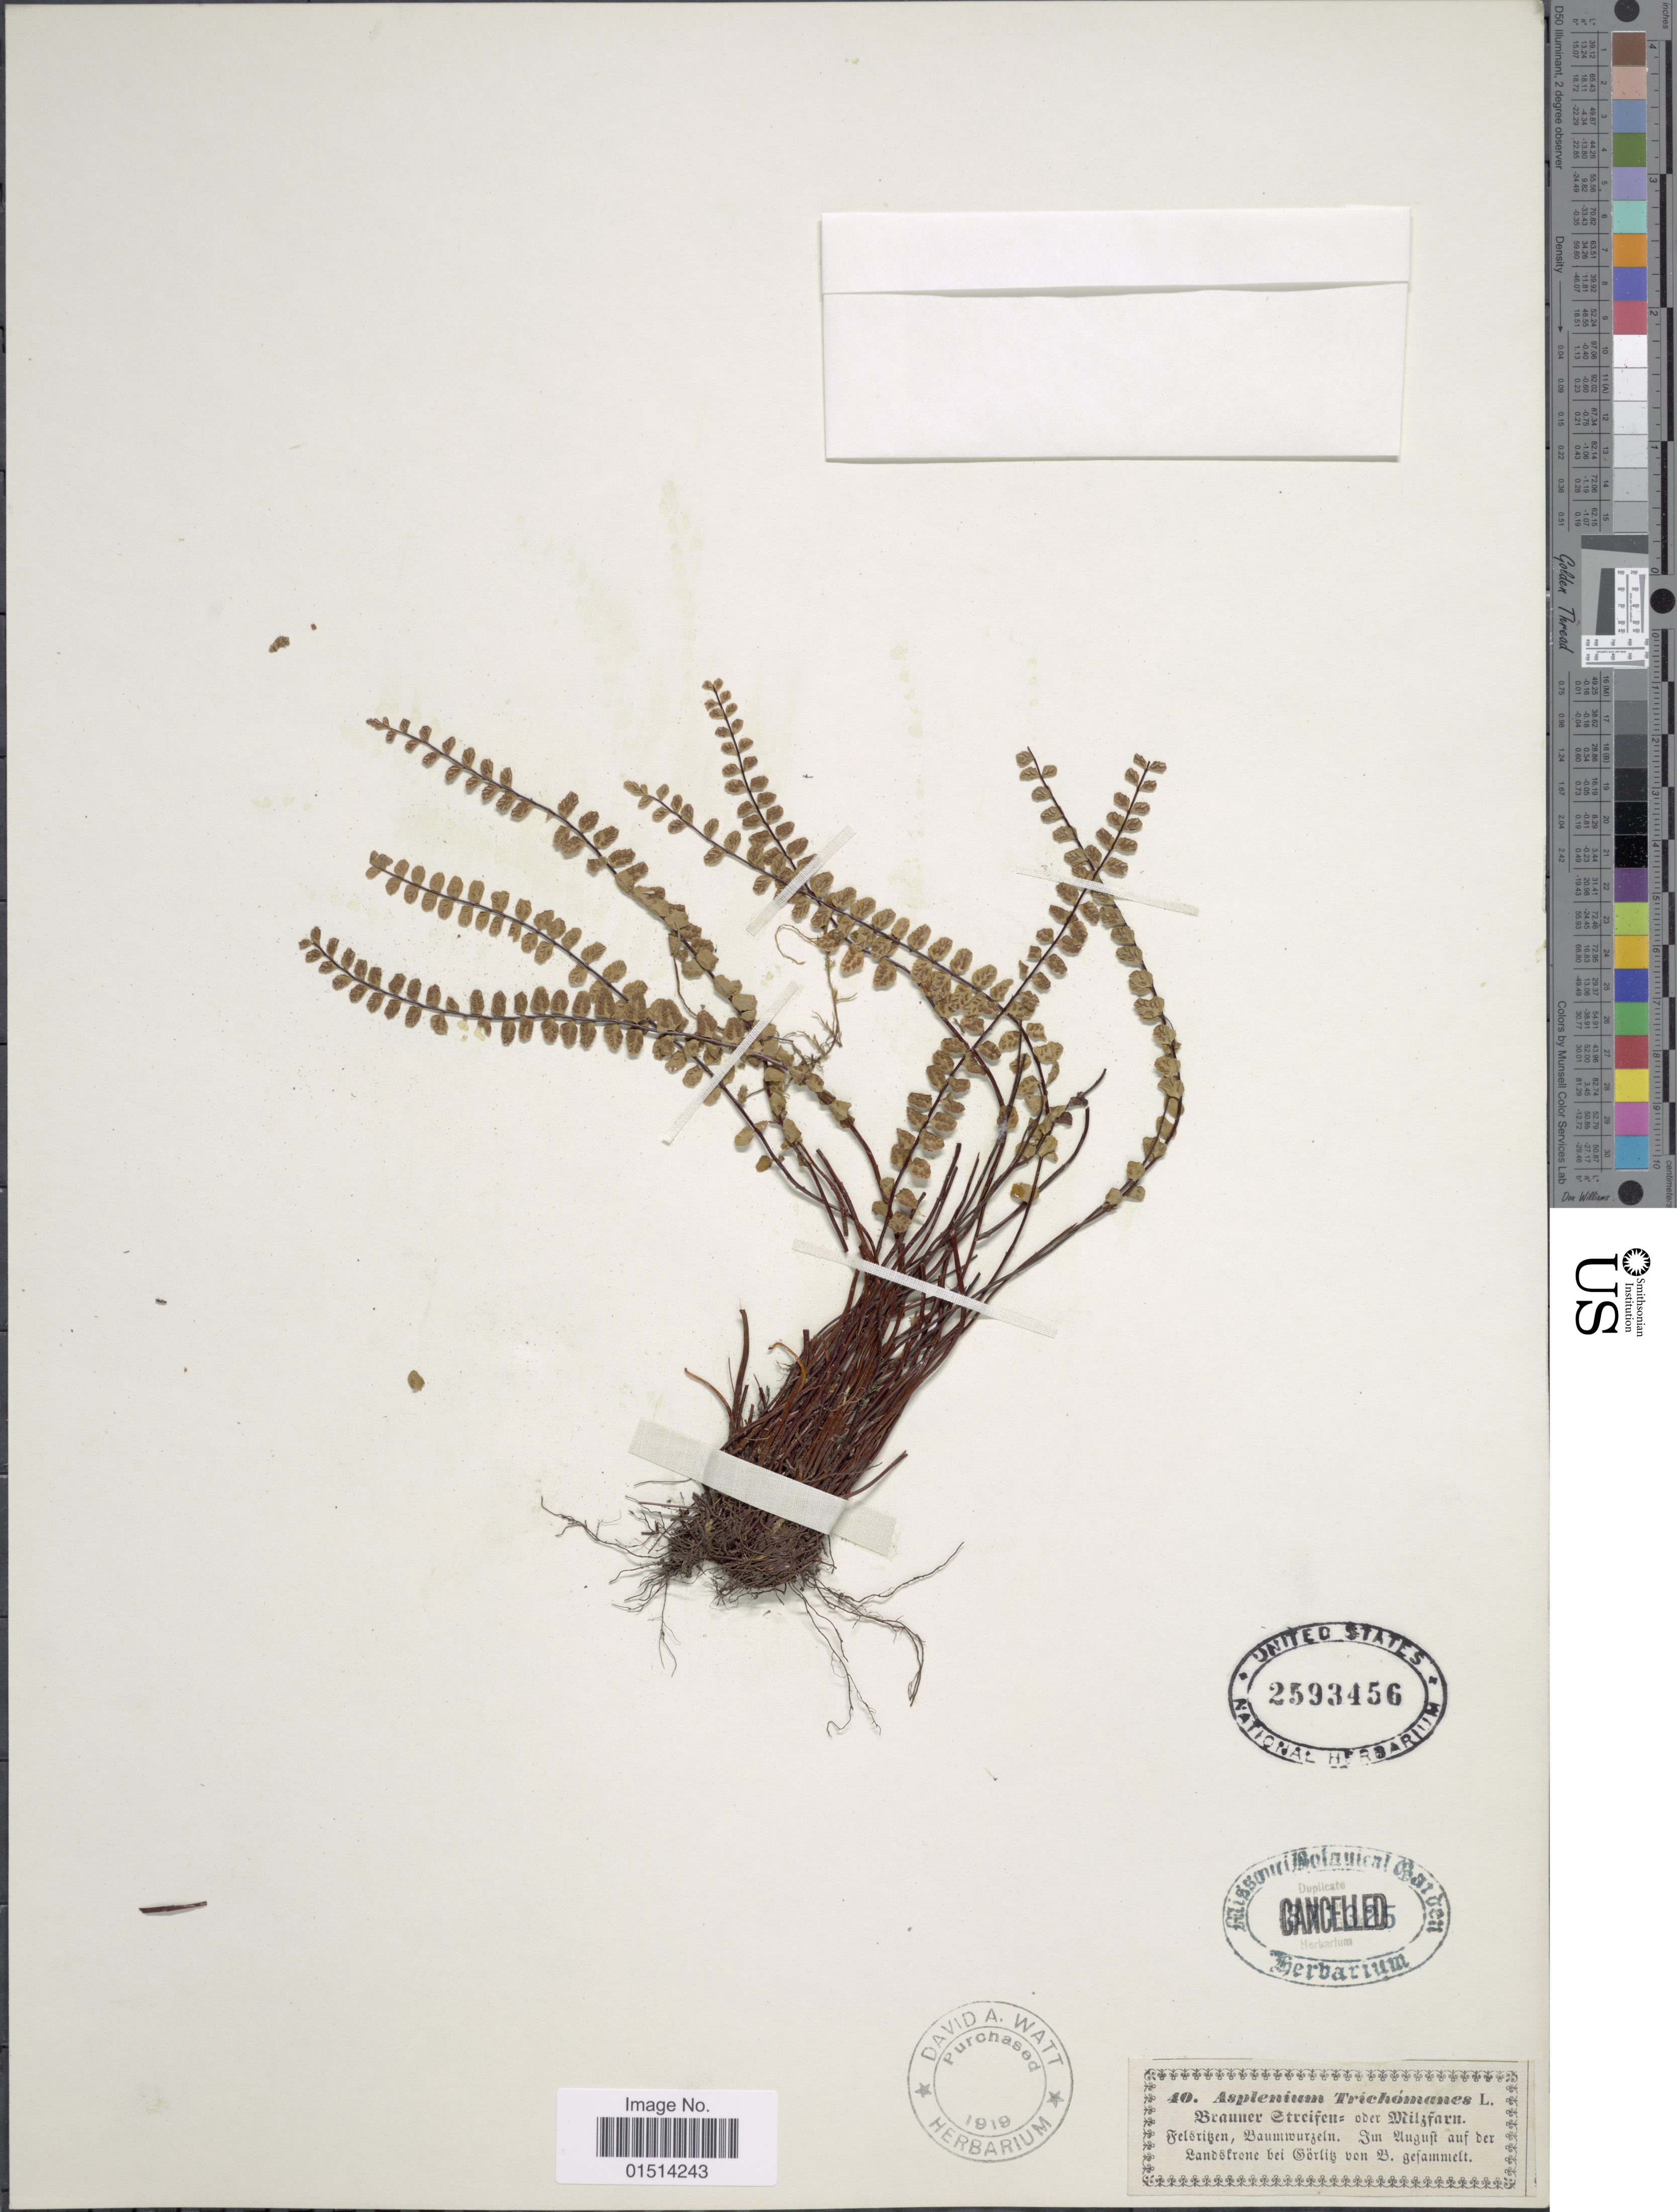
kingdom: Plantae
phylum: Tracheophyta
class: Polypodiopsida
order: Polypodiales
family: Aspleniaceae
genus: Asplenium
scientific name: Asplenium trichomanes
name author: L.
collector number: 40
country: Germany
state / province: Sachsen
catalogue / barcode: US 2593456